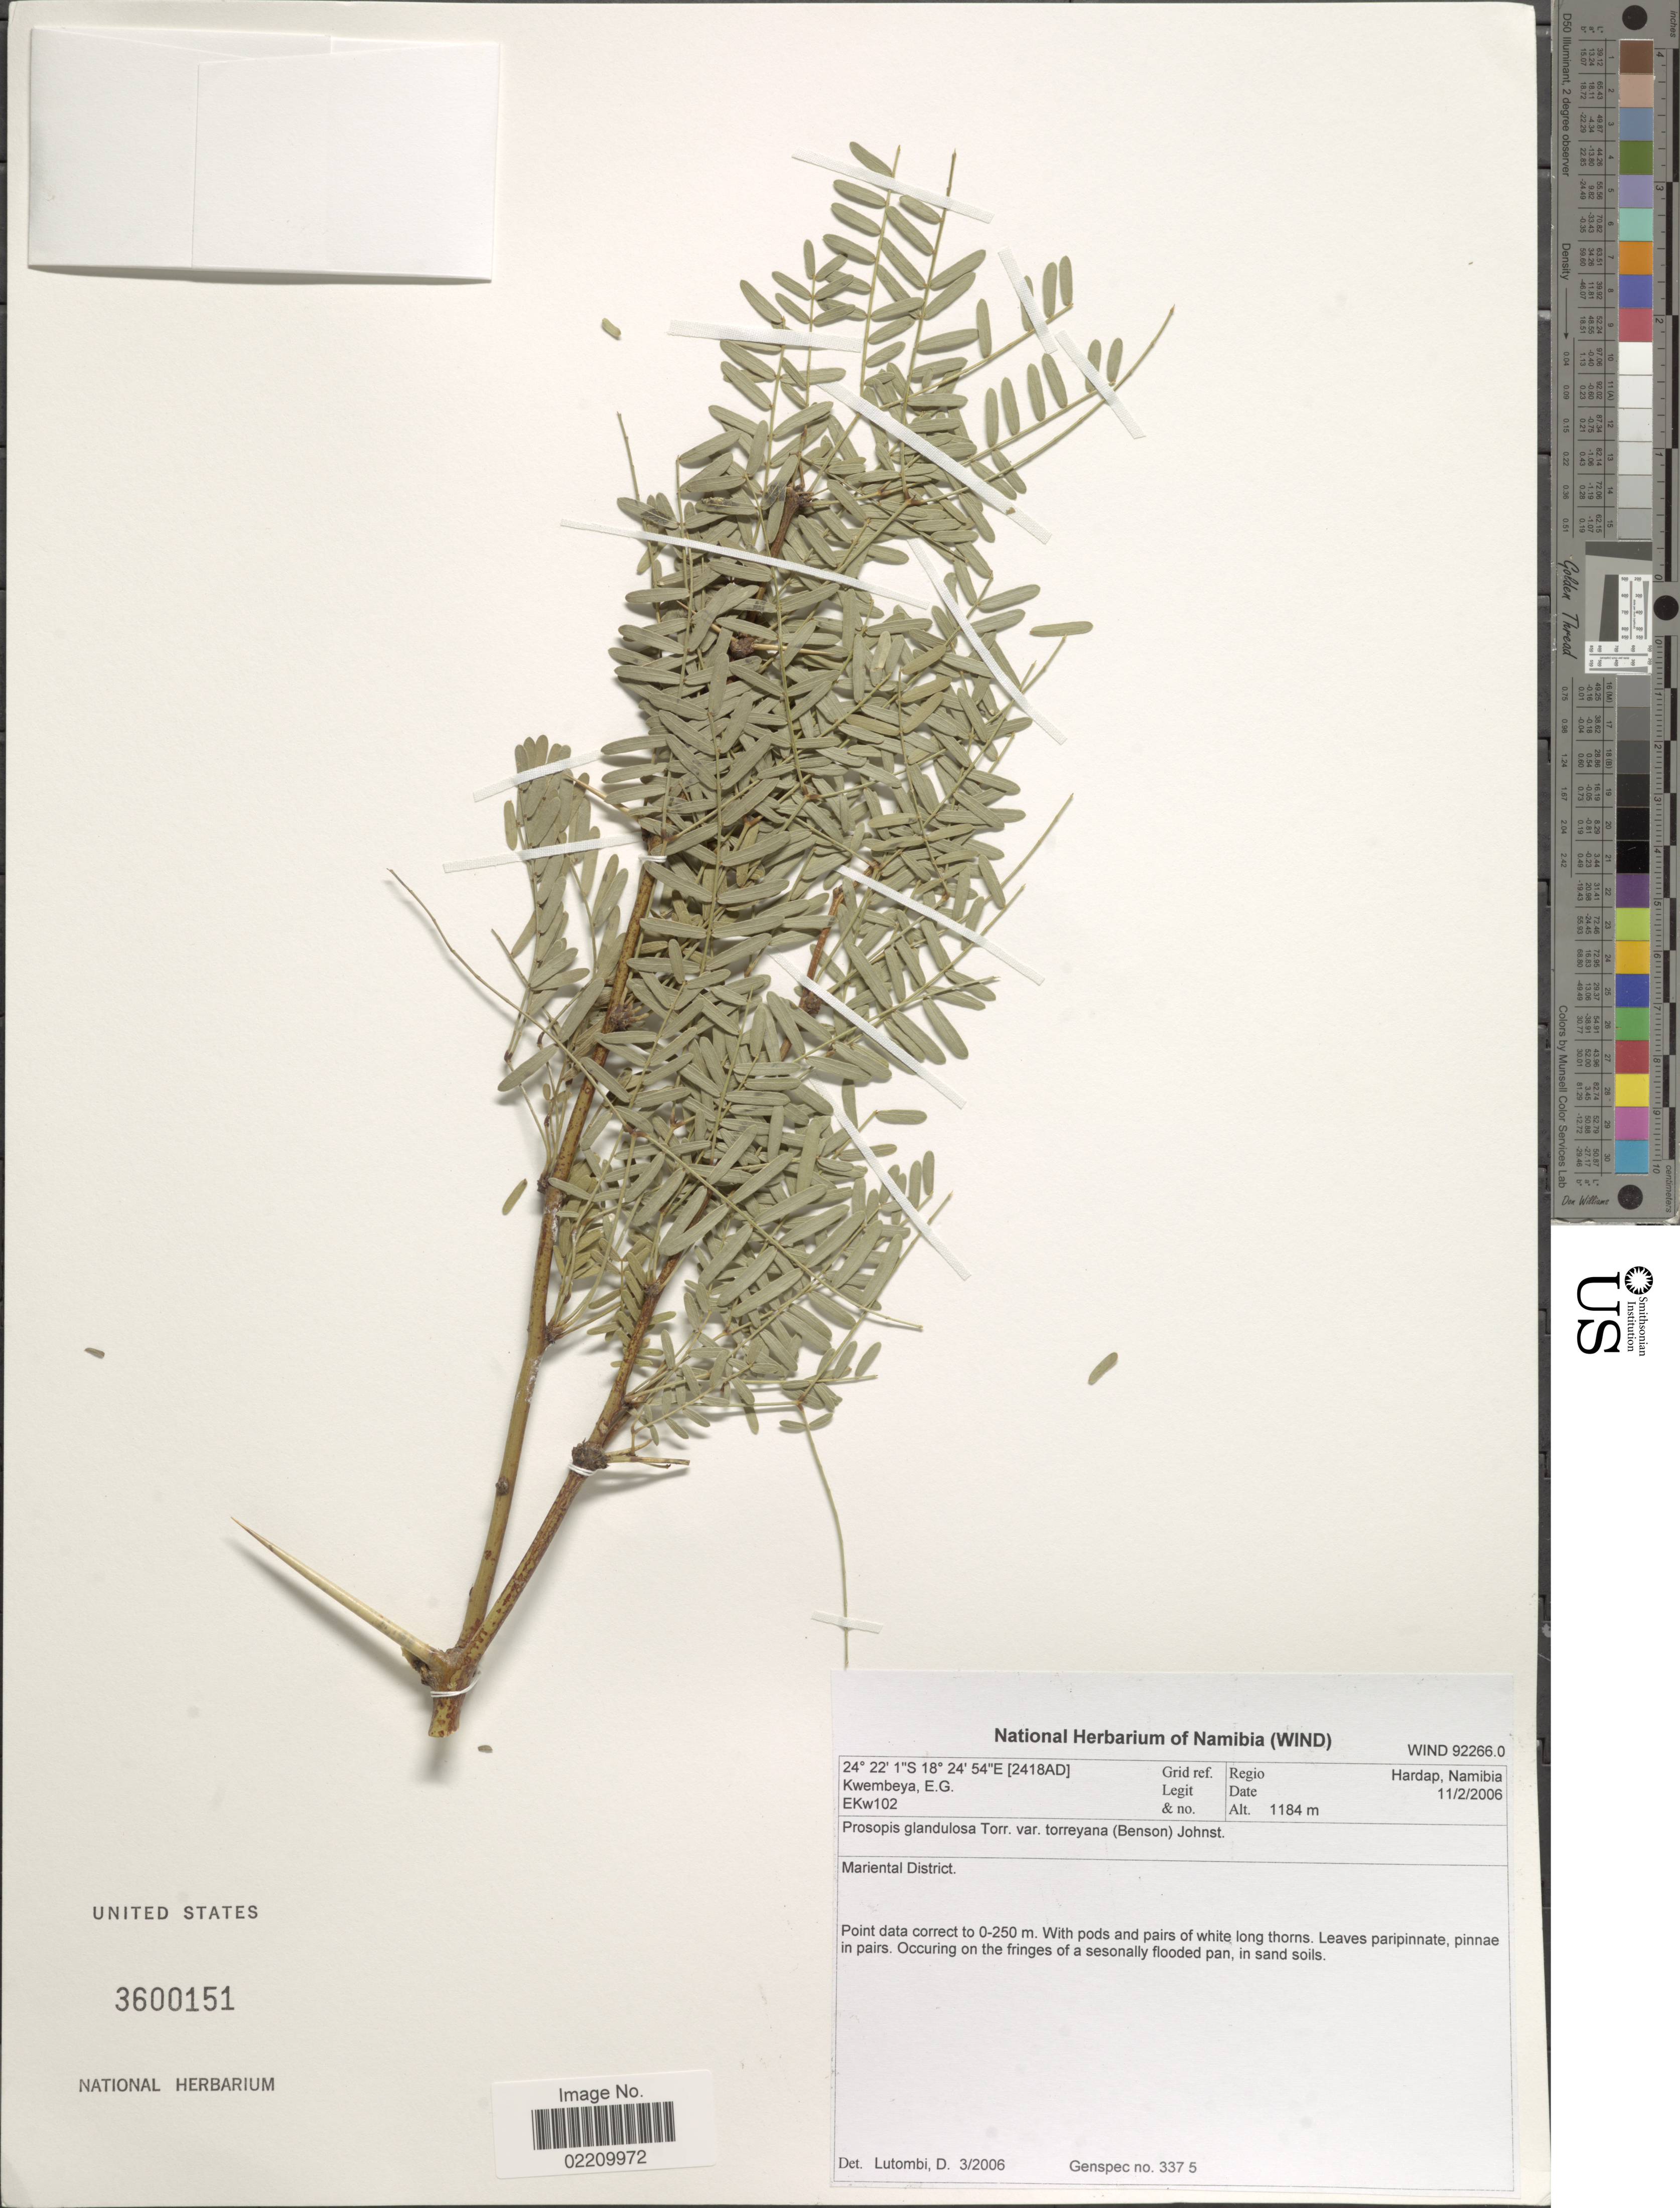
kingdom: Plantae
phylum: Tracheophyta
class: Magnoliopsida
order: Fabales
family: Fabaceae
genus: Neltuma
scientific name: Neltuma odorata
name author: (Torr. & Frém.) C. E. Hughes & G.P. Lewis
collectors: E. Kwembeya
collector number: ekw102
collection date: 2006-02-11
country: Namibia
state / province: Hardap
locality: Mariental District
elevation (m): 1184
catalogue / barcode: US 3600151